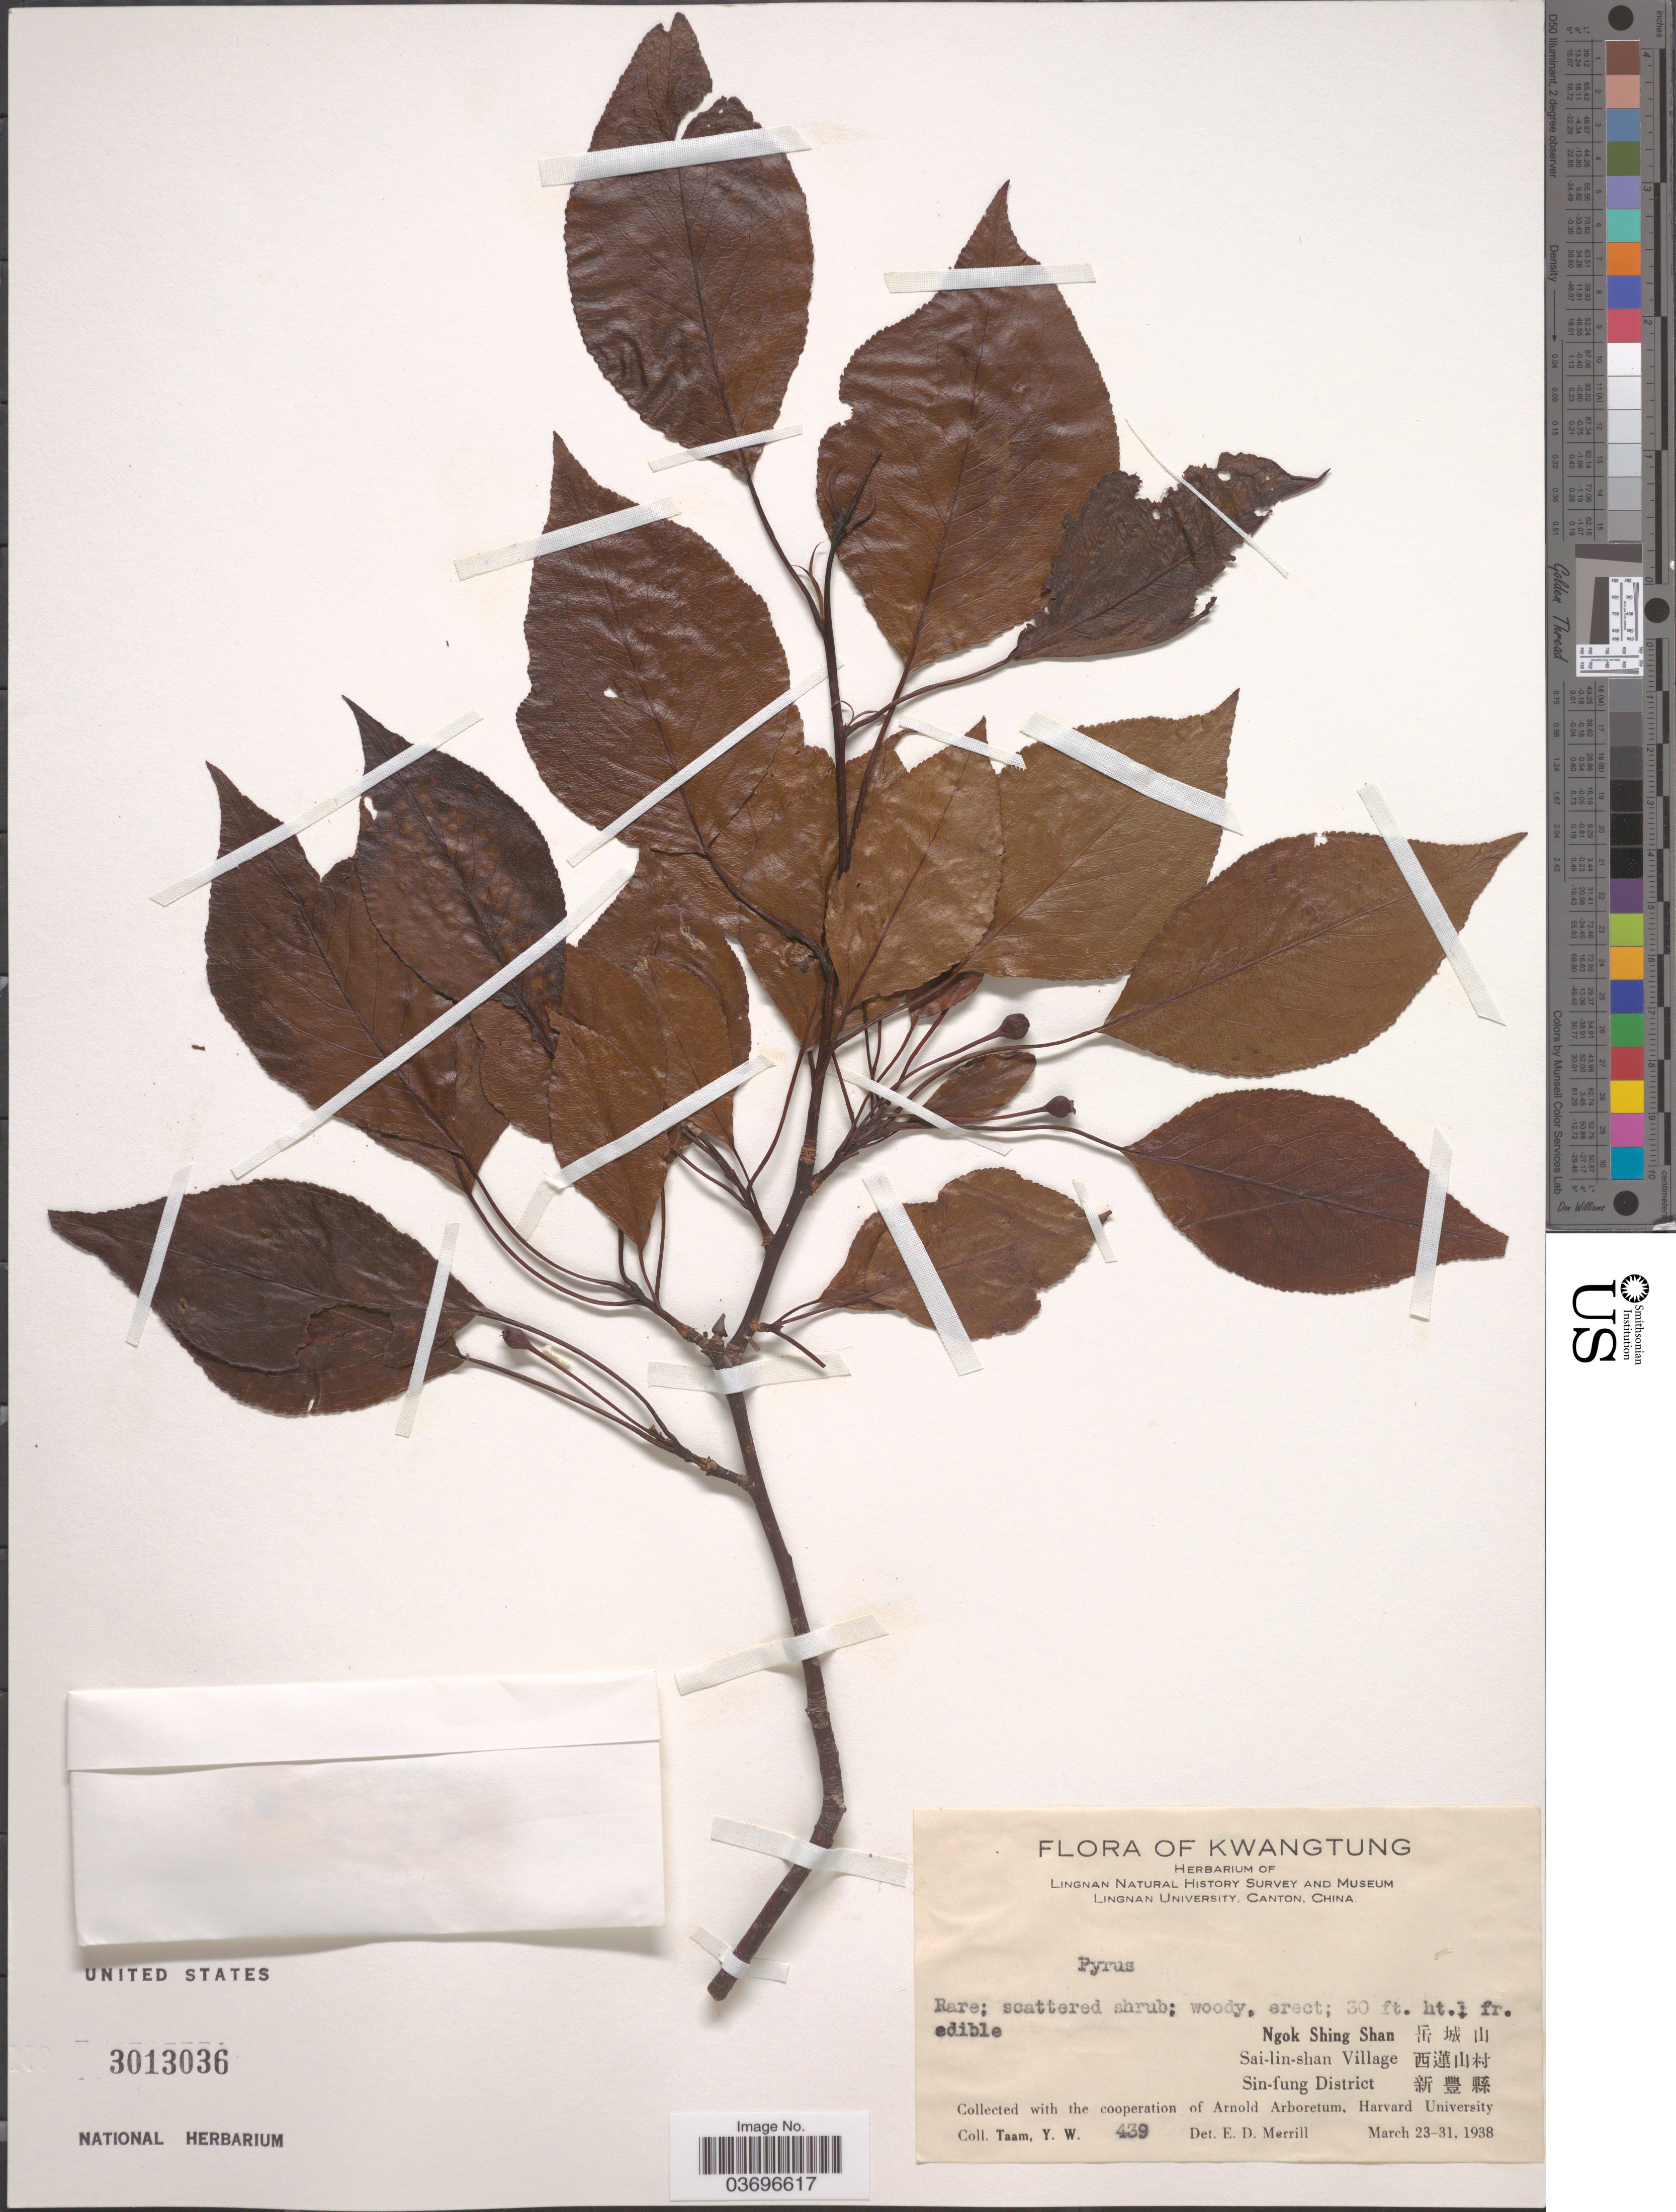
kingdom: Plantae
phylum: Tracheophyta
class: Magnoliopsida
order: Rosales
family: Rosaceae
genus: Pyrus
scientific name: Pyrus sp.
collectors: Y. W. Taam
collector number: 439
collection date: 1938-03-23/1938-03-31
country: China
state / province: Guangdong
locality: Kwangtung. Ngok Shing Shan X. Sai-lin-shan Village X. Sin-fung District X.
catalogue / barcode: US 3013036